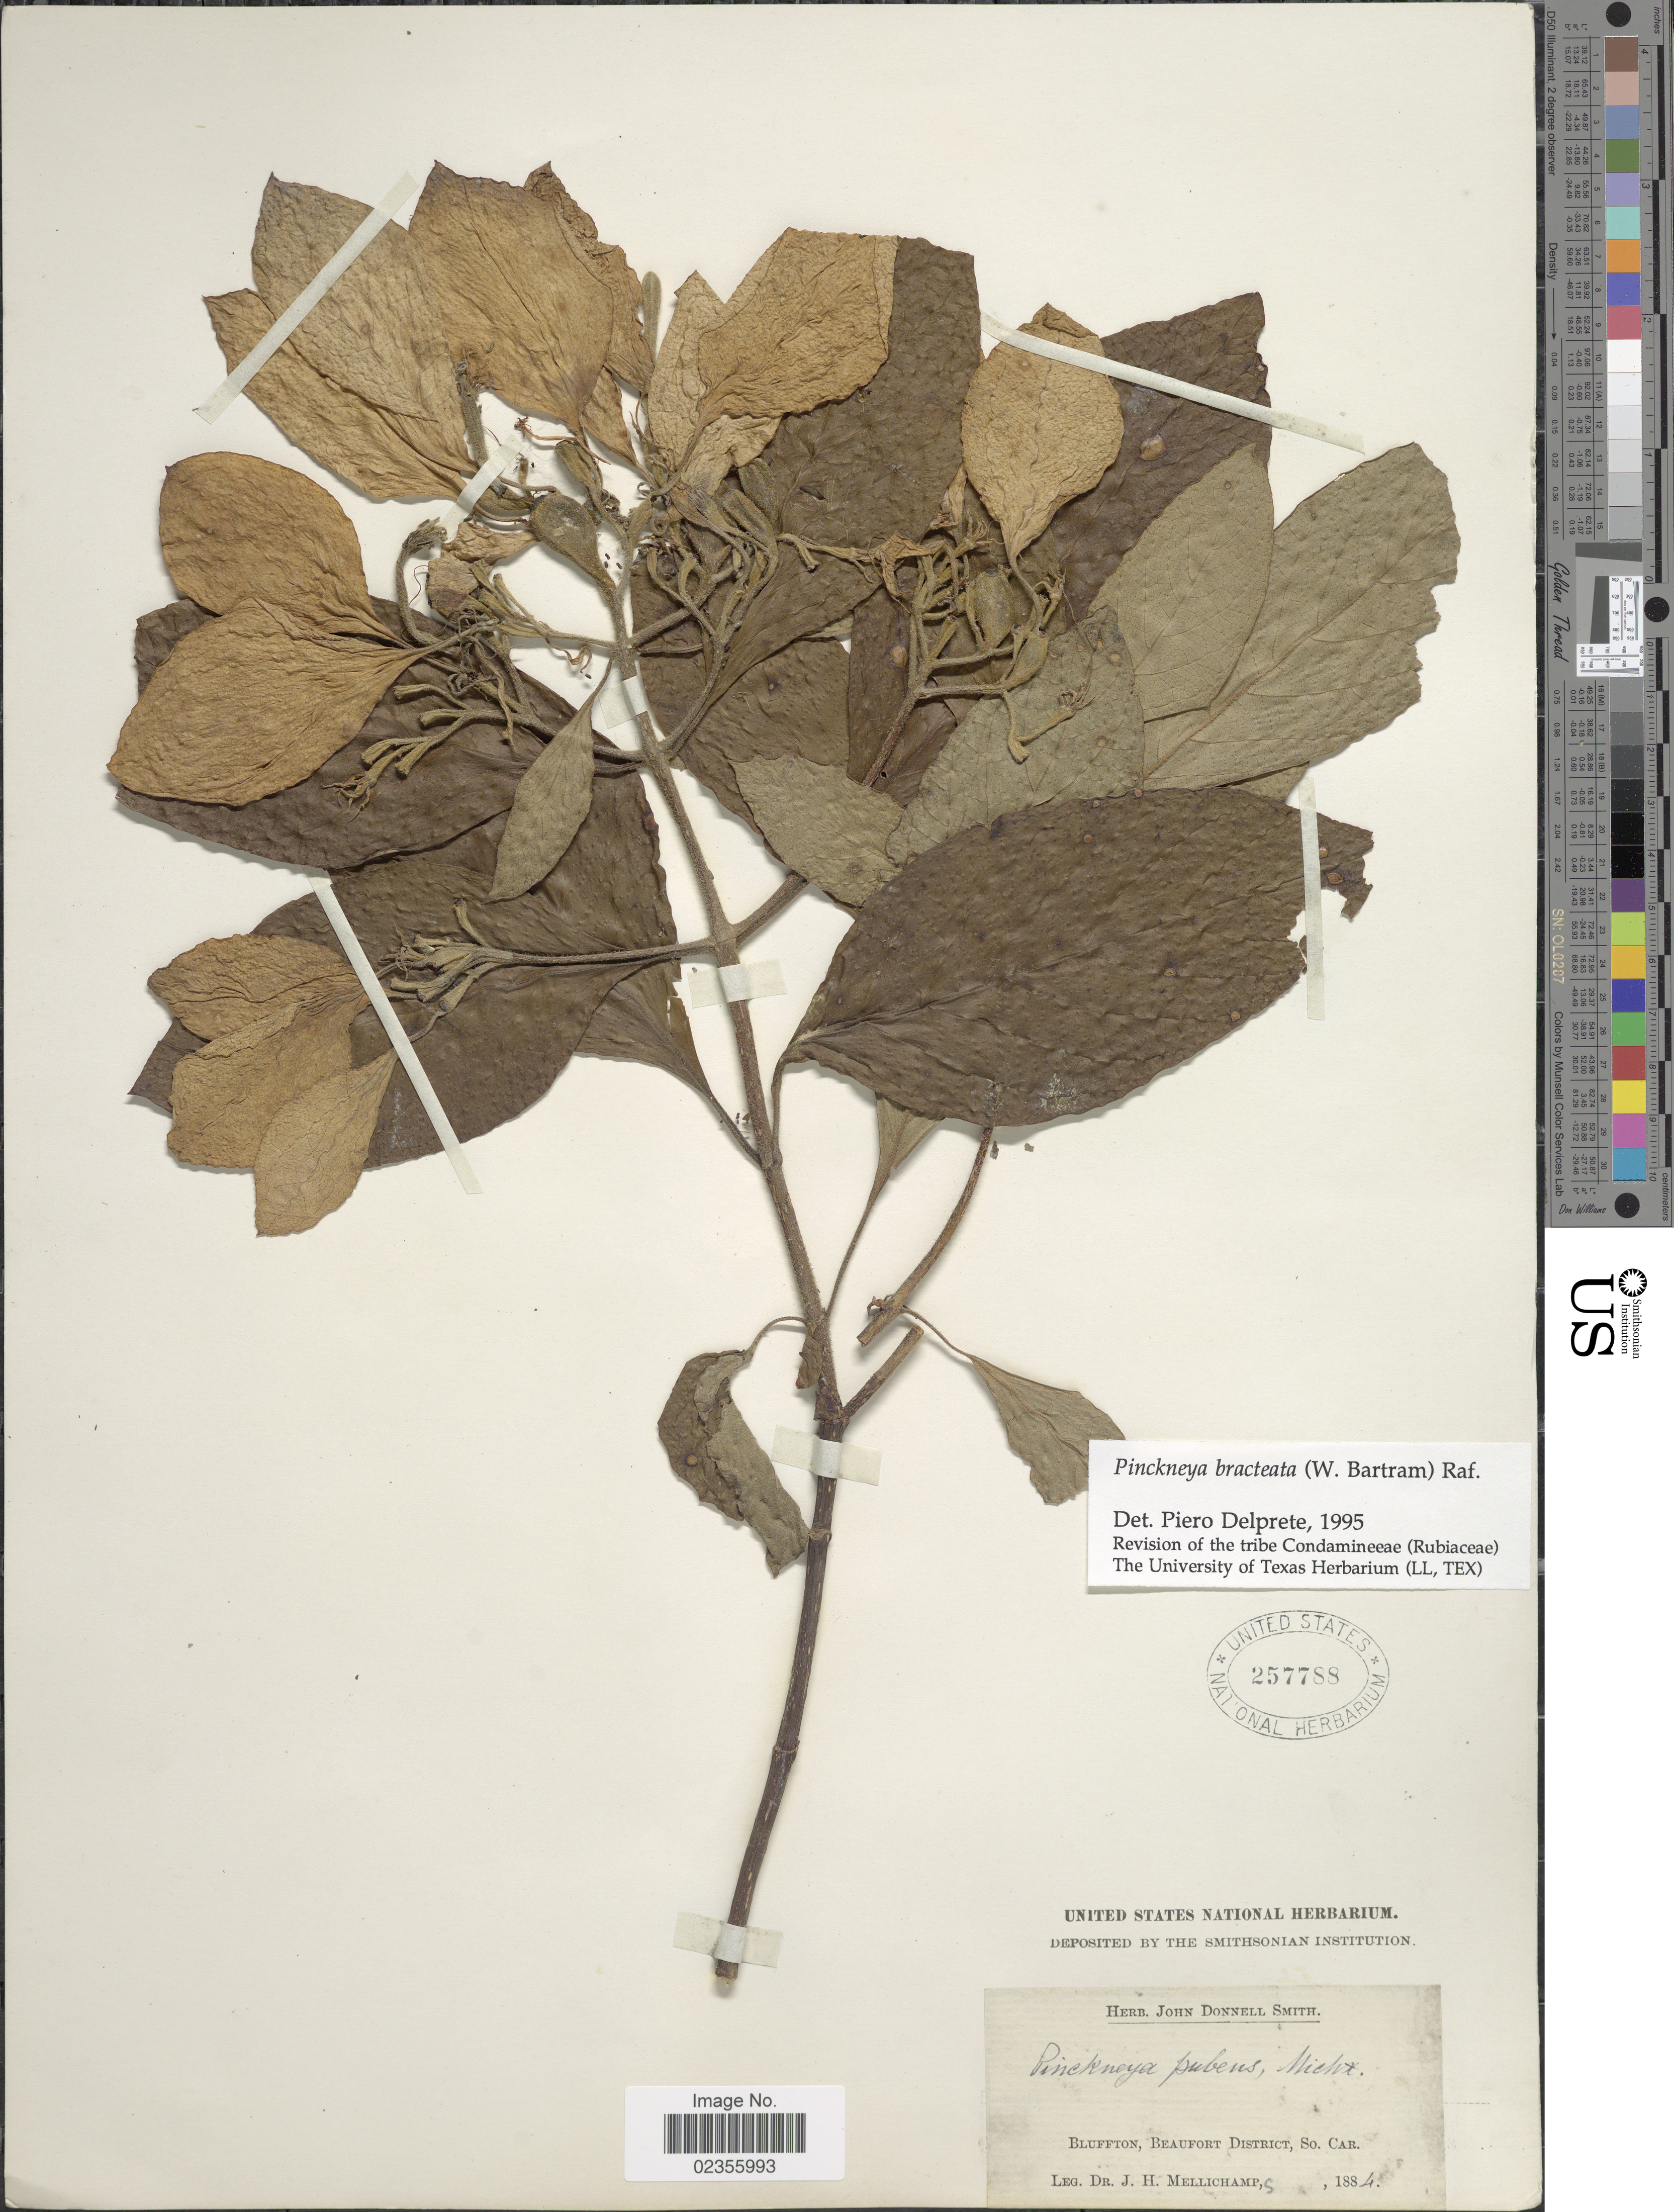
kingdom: Plantae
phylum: Tracheophyta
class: Magnoliopsida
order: Gentianales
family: Rubiaceae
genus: Pinckneya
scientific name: Pinckneya pubens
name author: Michx.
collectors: J. H. Mellichamp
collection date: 1884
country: United States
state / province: South Carolina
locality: Bluffton, Beaufort District, So. Car.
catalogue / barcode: US 257788